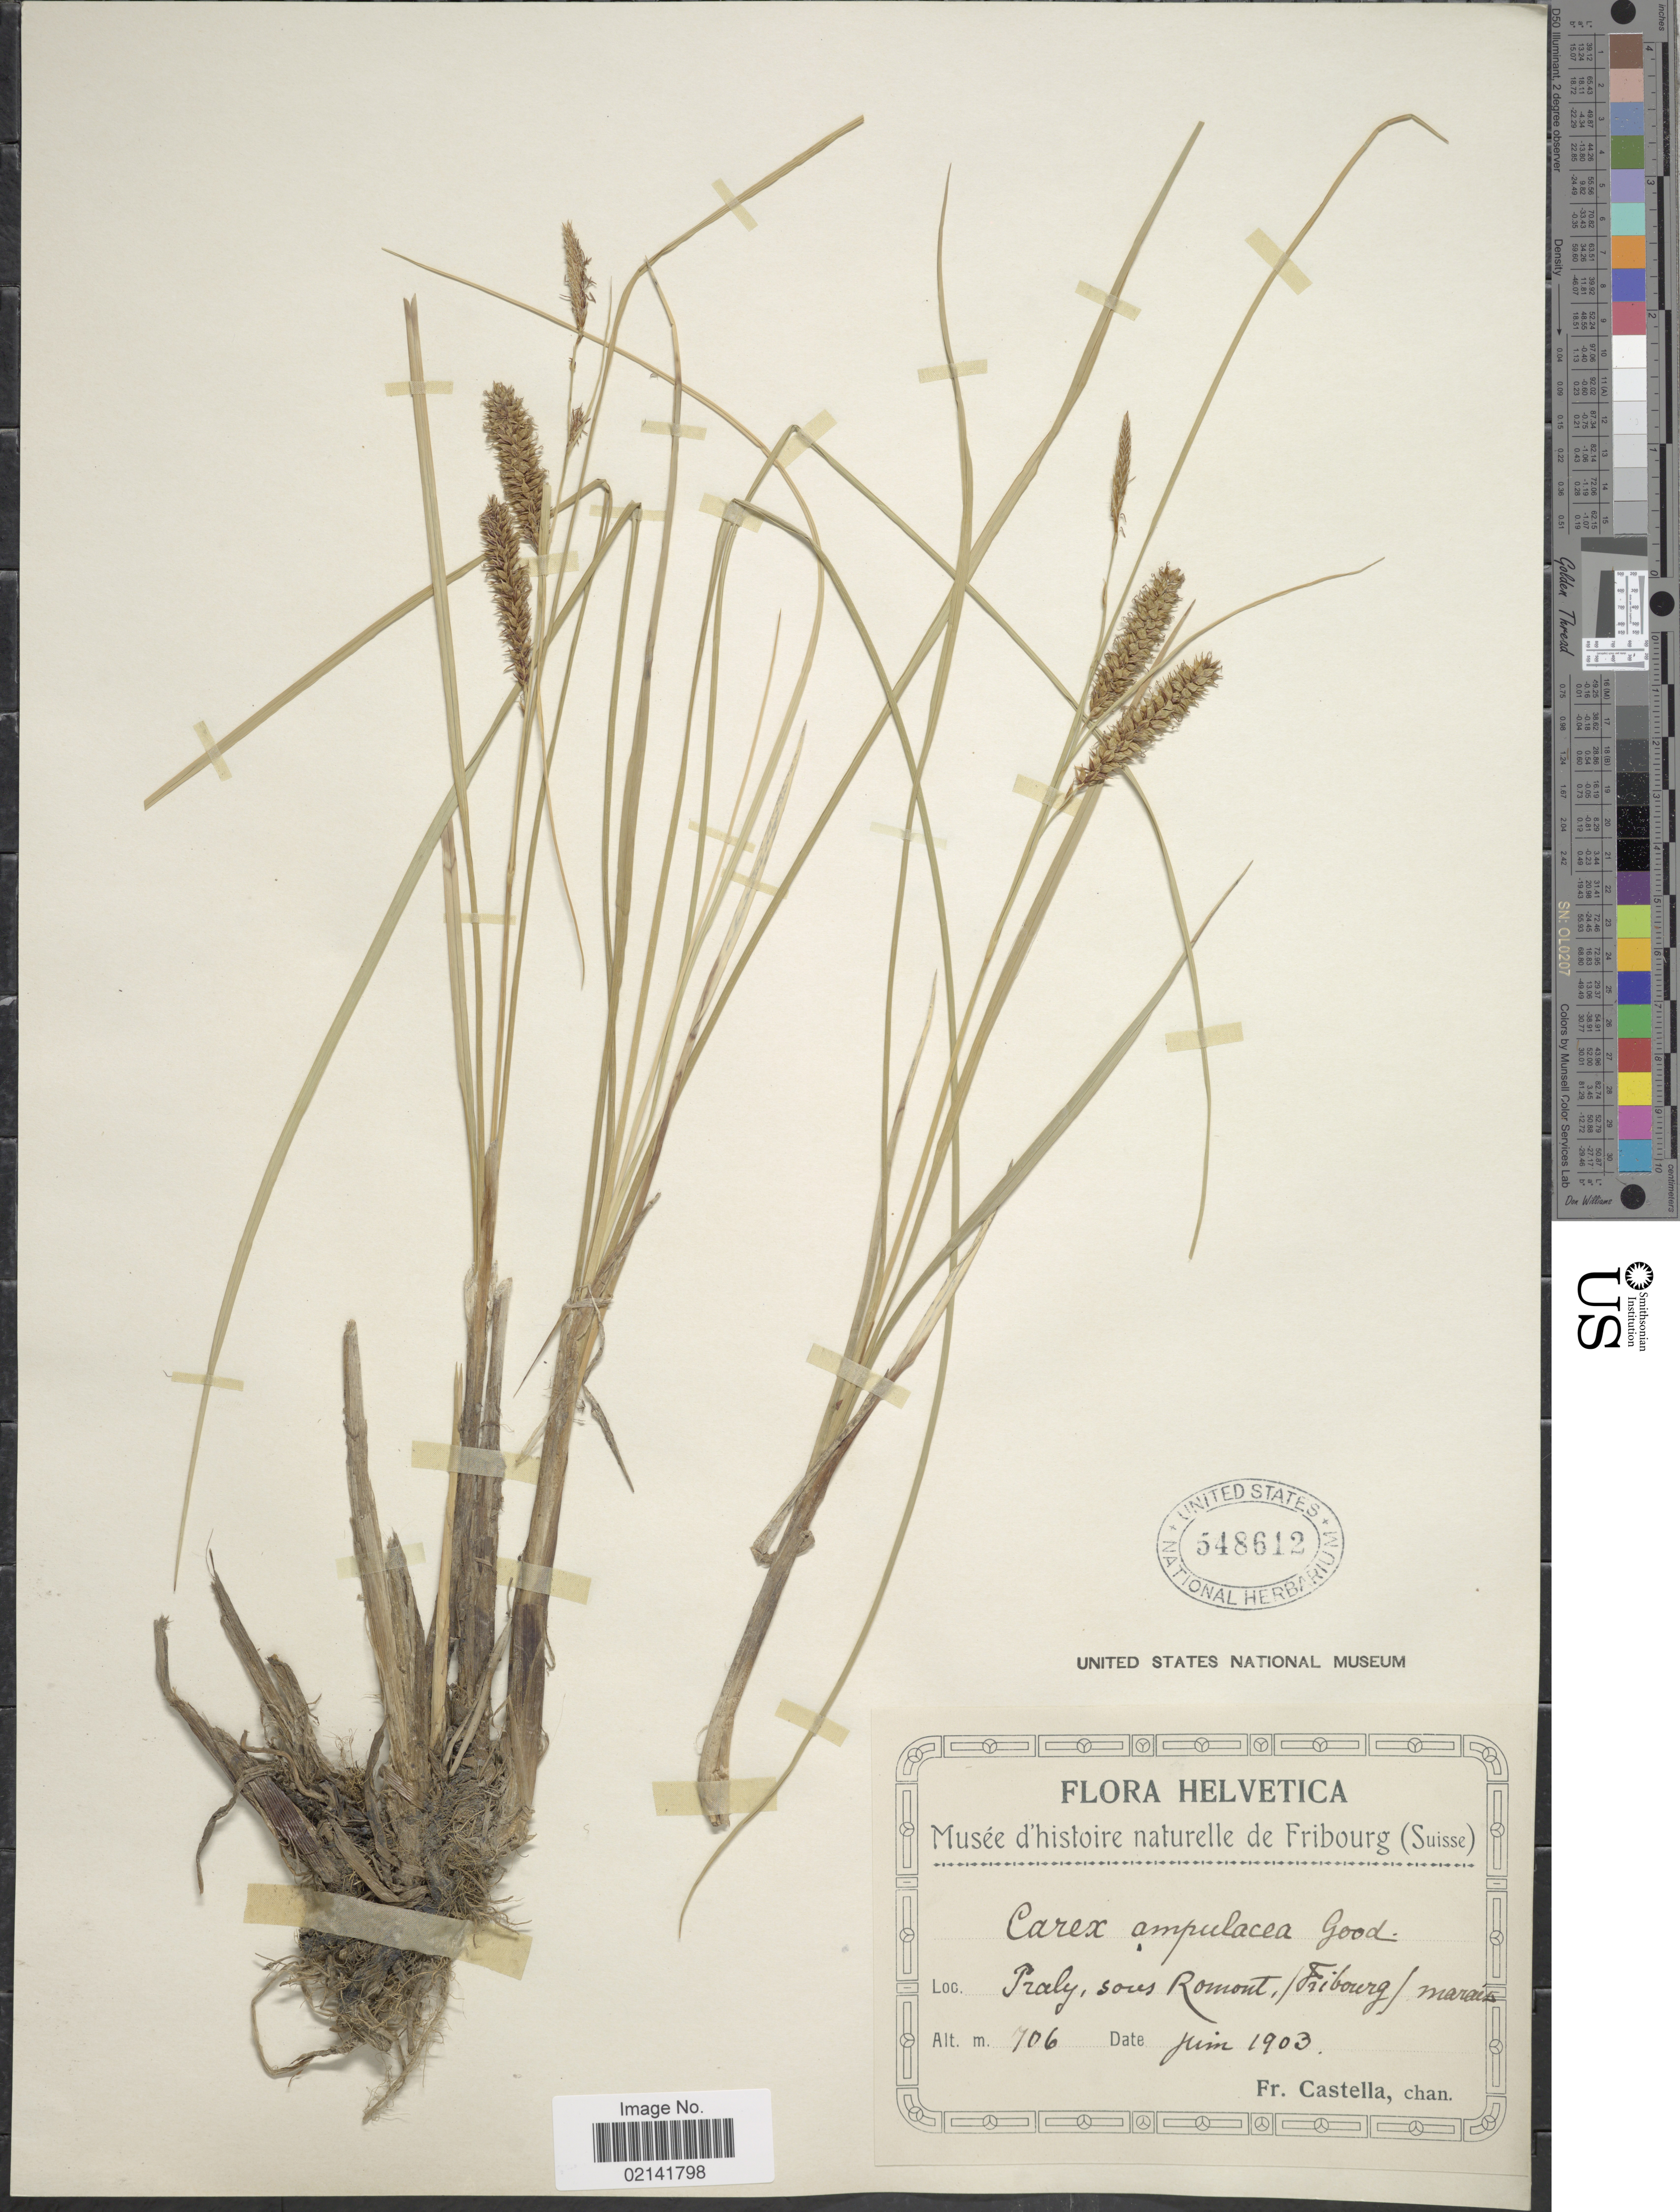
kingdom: Plantae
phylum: Tracheophyta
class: Liliopsida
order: Poales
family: Cyperaceae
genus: Carex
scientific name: Carex rostrata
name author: Stokes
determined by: Strong, Mark T., (BOT), Smithsonian Institution - National Museum of Natural History (UNITED STATES)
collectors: Fr. Castella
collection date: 1903-06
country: Switzerland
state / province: Fribourg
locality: Helvetica. Praly, sous Romont,/ Fribourg/ marais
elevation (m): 706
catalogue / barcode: US 548612